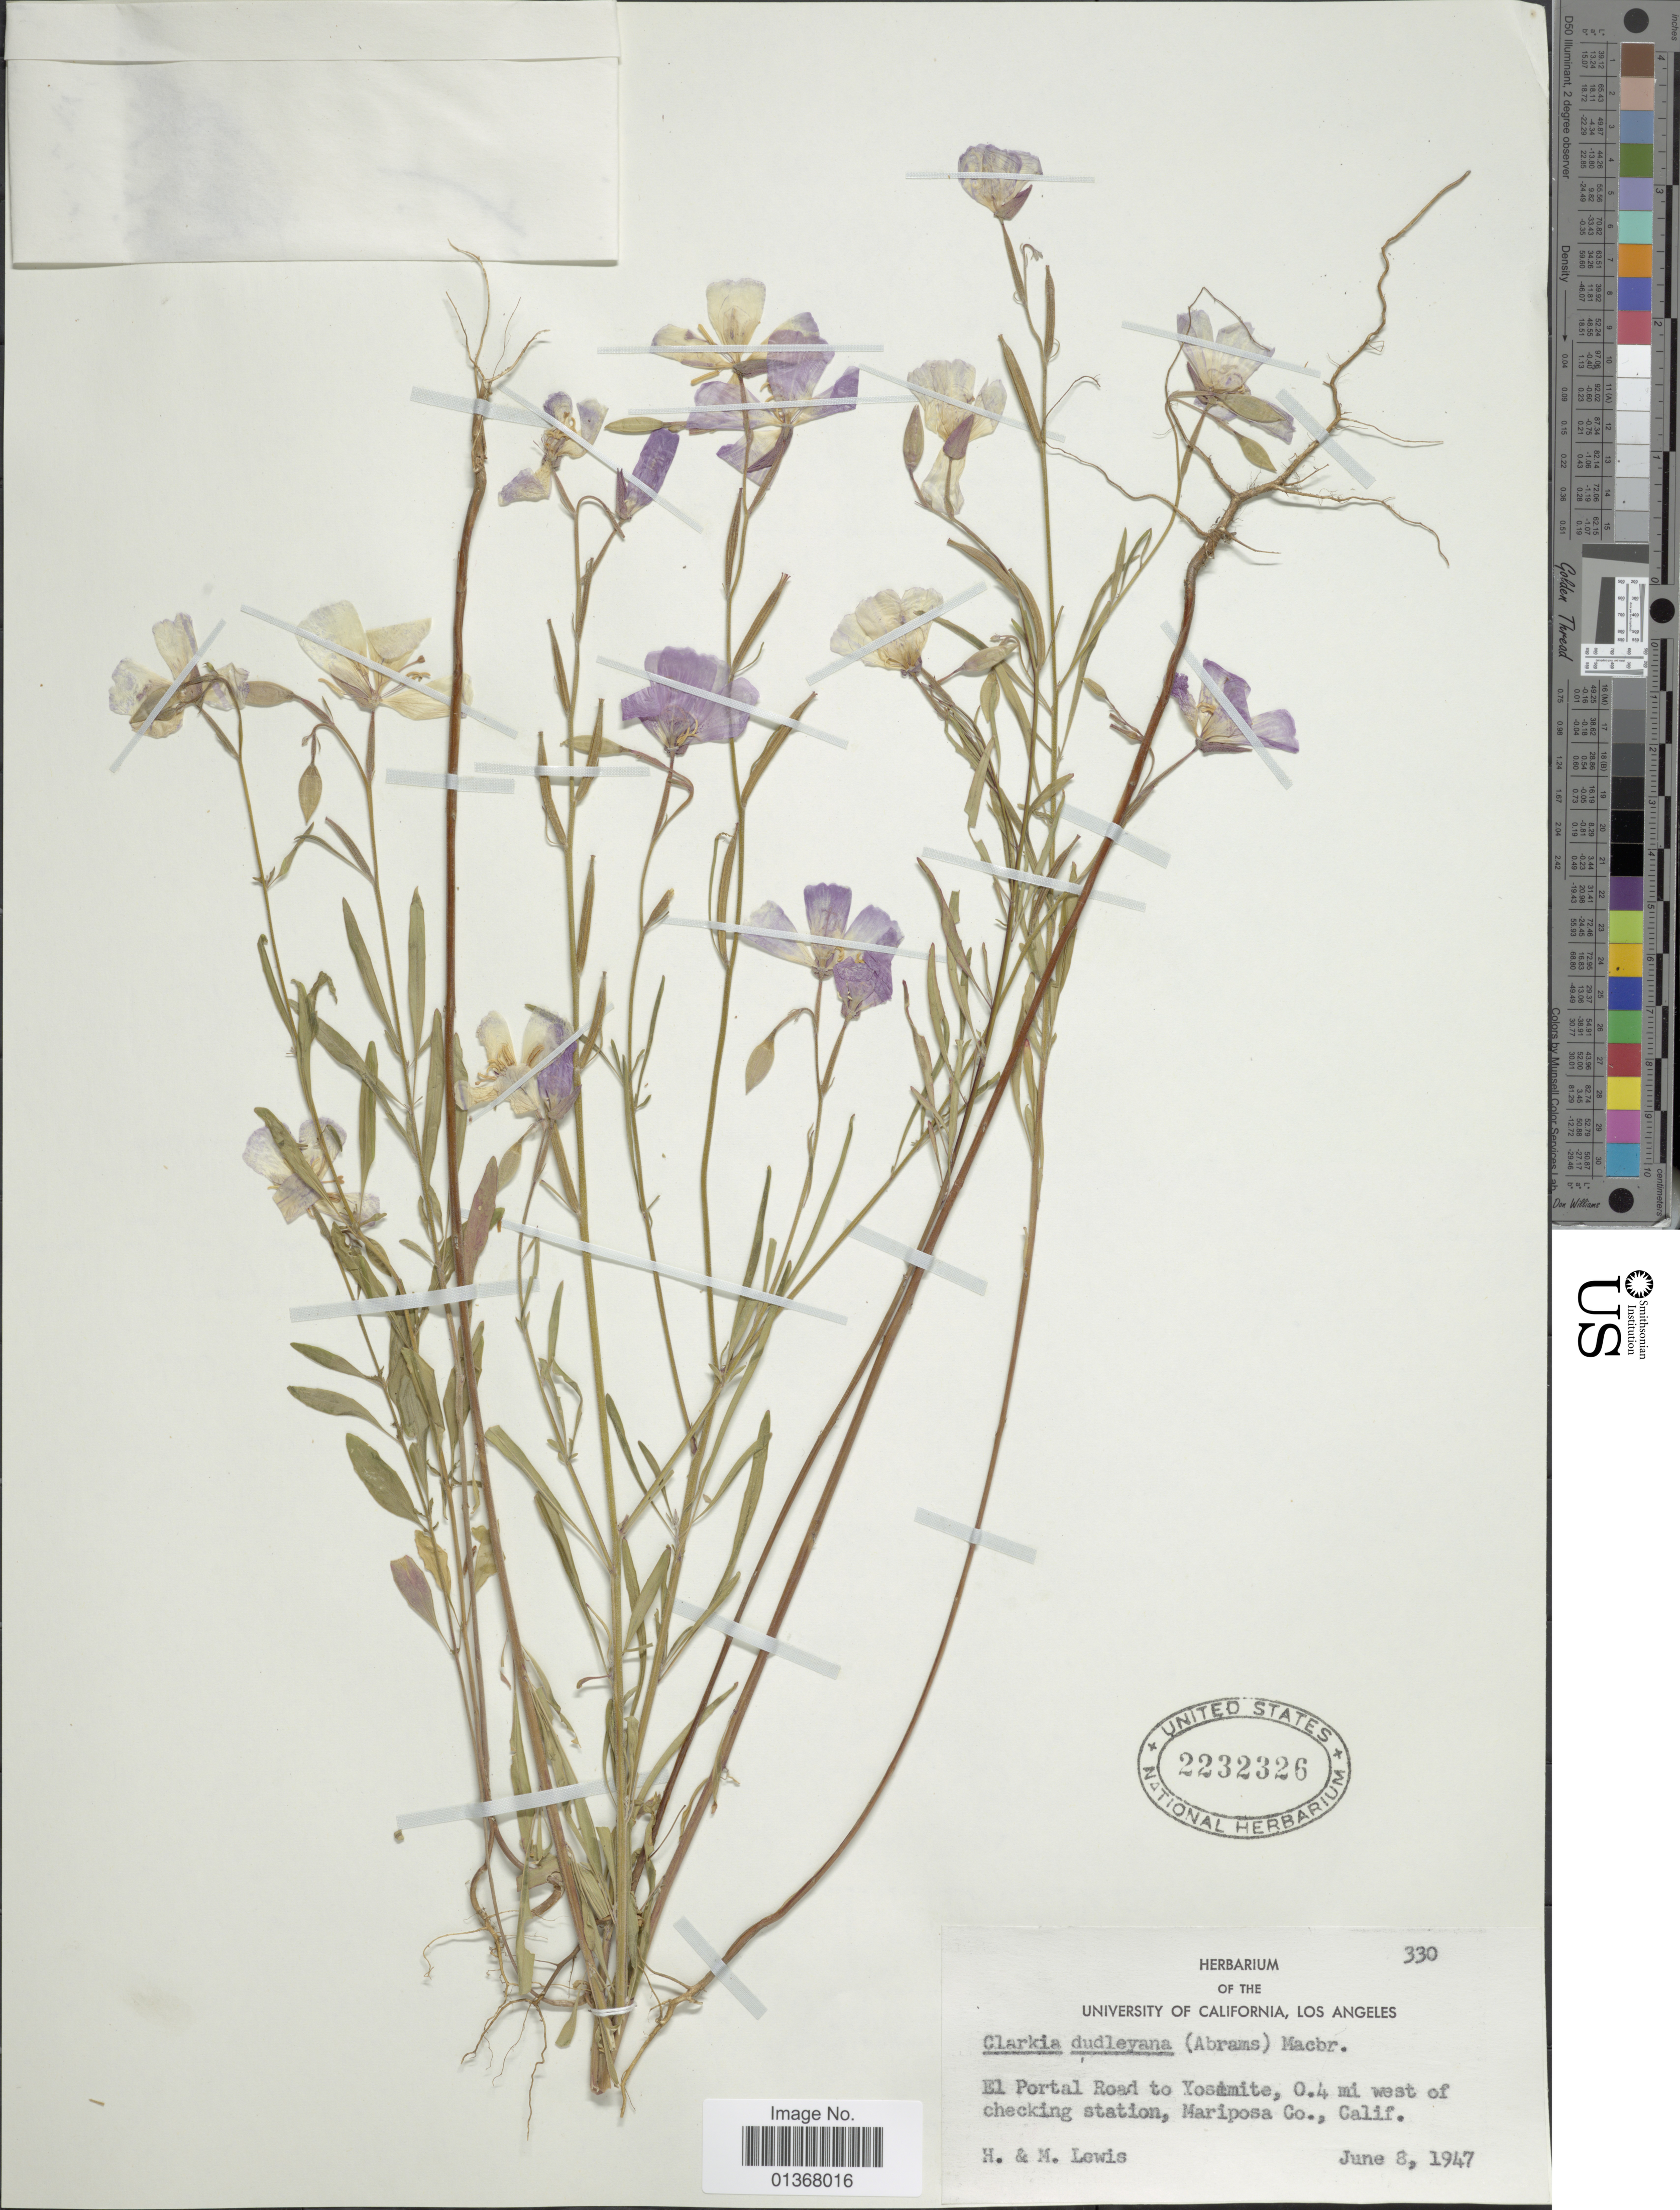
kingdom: Plantae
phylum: Tracheophyta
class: Magnoliopsida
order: Myrtales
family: Onagraceae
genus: Clarkia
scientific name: Clarkia dudleyana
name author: (Abrams) J.F. Macbr.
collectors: H. Lewis & M. Lewis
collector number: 330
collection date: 1947-06-08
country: United States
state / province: California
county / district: Mariposa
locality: El Portal Road to Yosemite, 0.4 mi west of checking station, Mariposa Co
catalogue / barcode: US 2232326